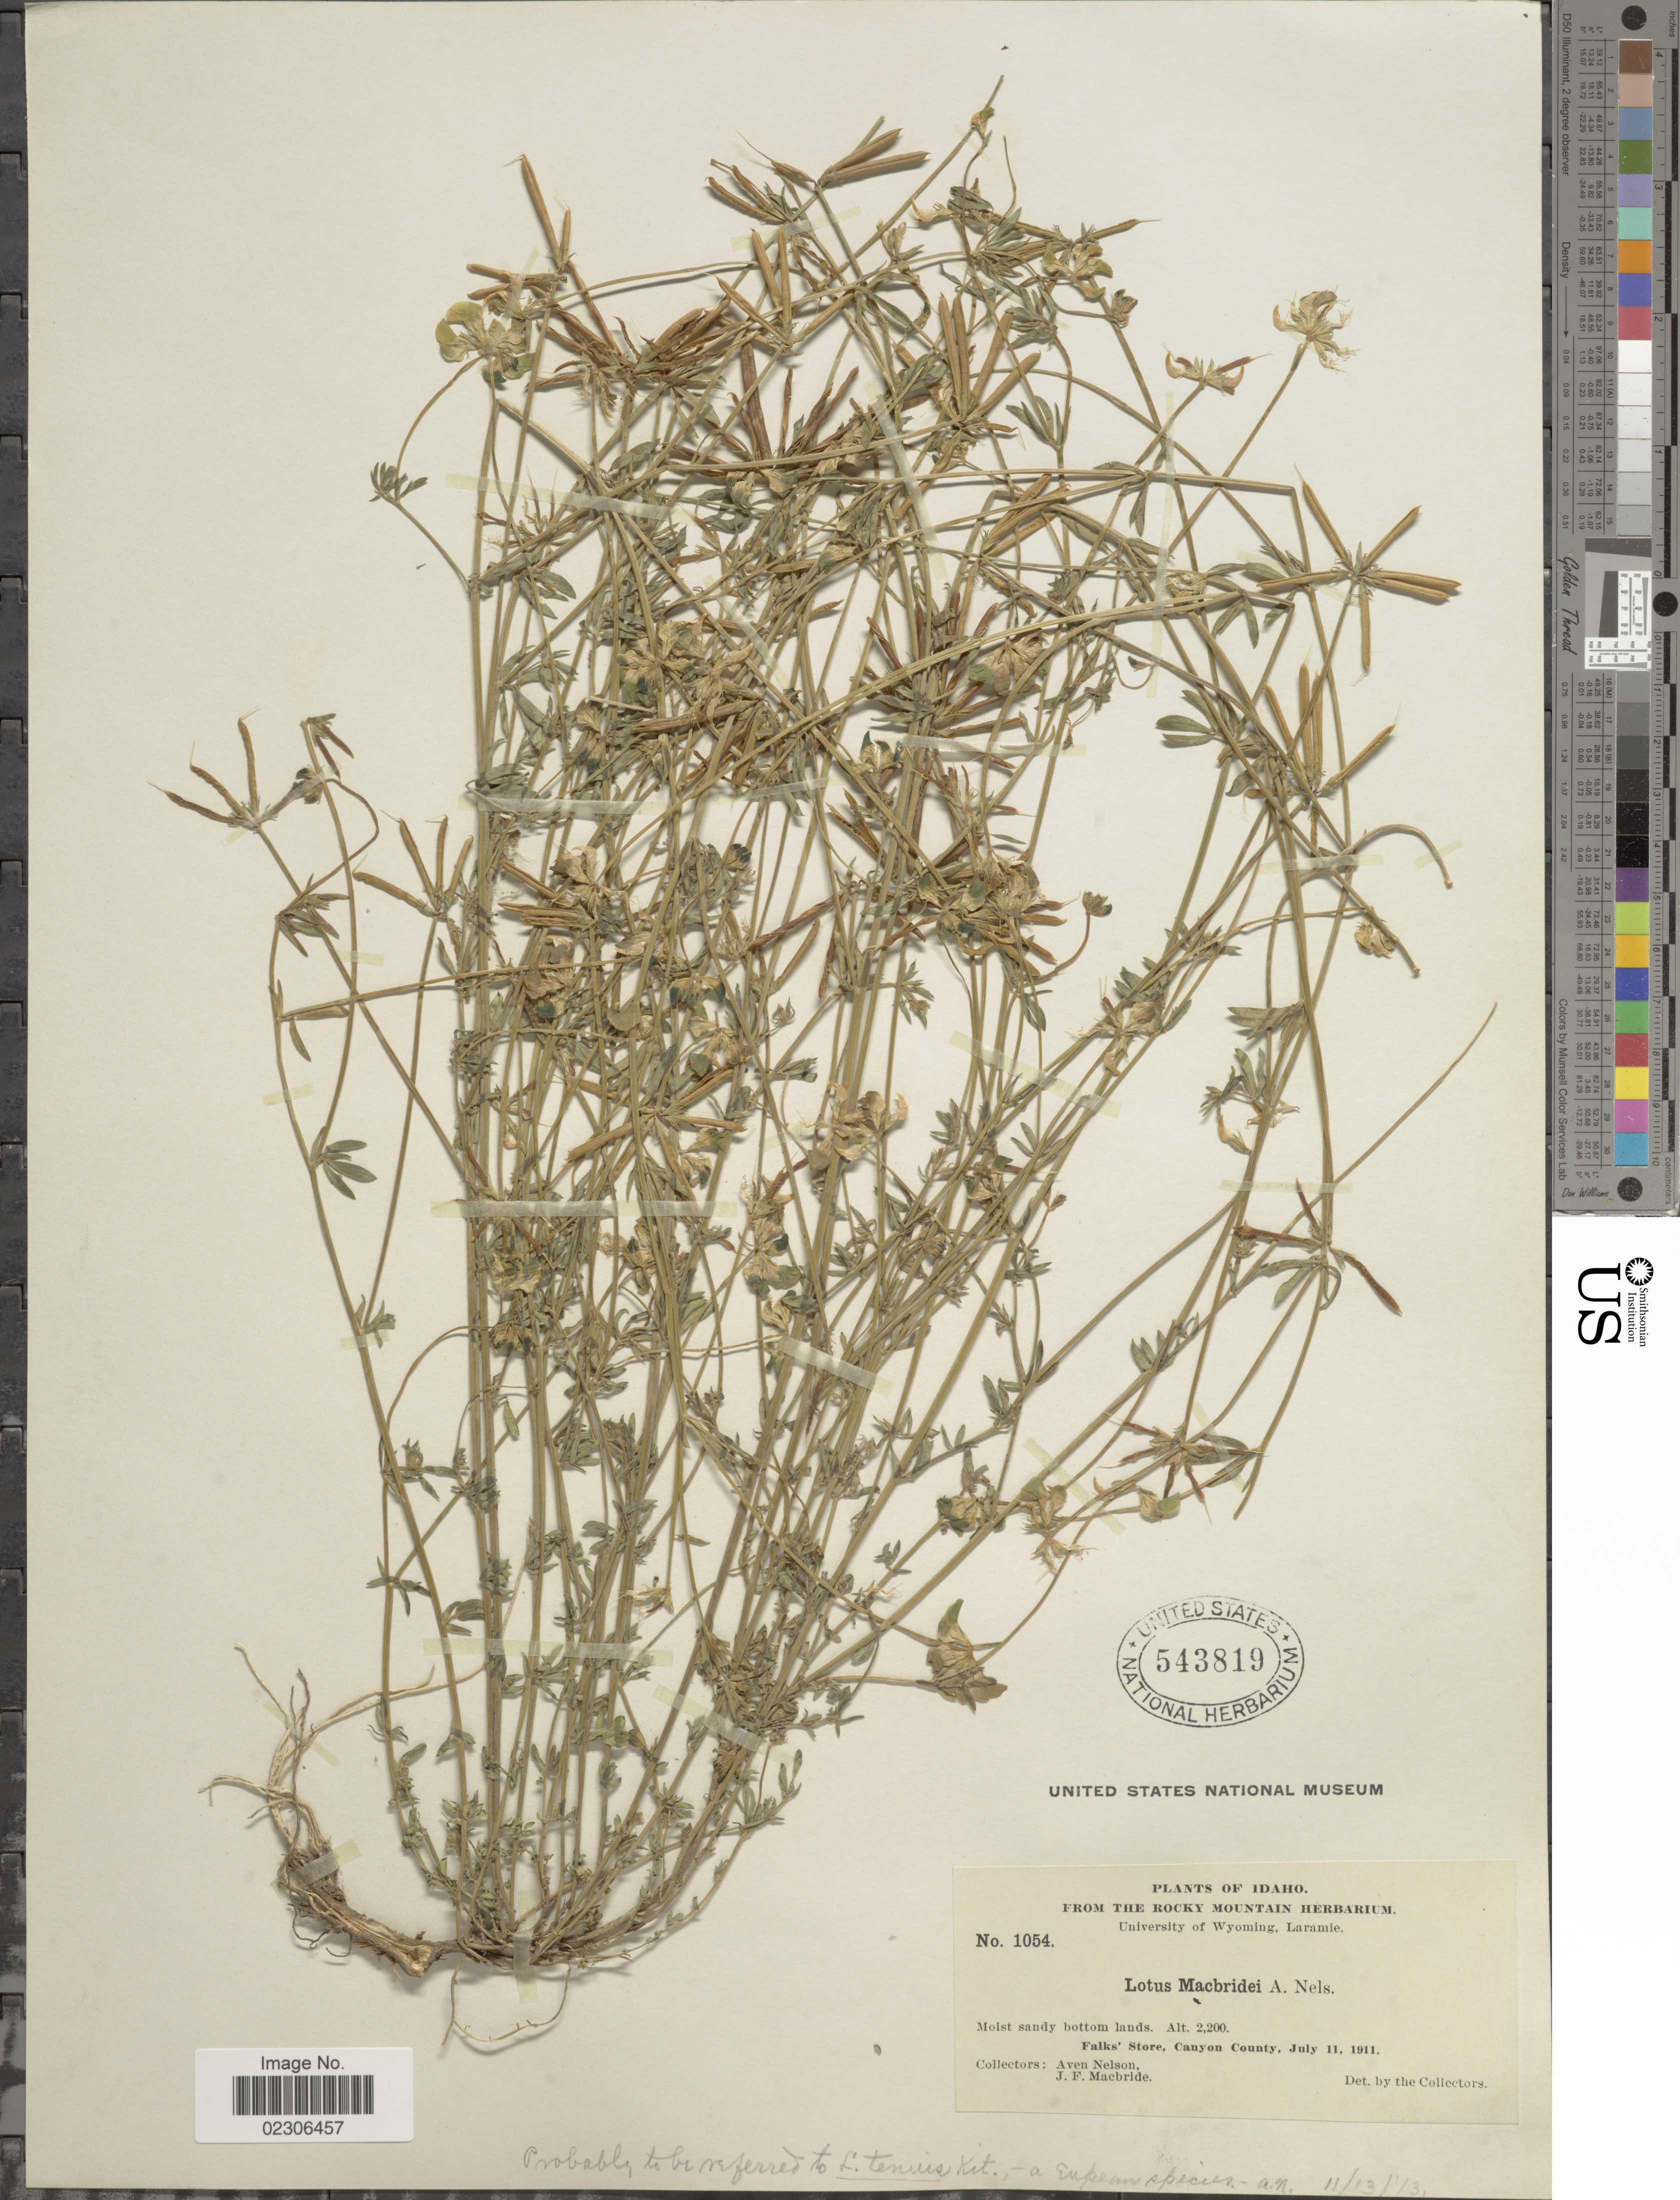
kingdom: Plantae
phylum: Tracheophyta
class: Magnoliopsida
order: Fabales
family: Fabaceae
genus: Lotus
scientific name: Lotus macbridei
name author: A. Nelson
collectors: A. Nelson & J. F. Macbride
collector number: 1054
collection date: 1911-07-11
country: United States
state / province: Idaho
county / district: Canyon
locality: Falk's Store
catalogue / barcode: US 543819